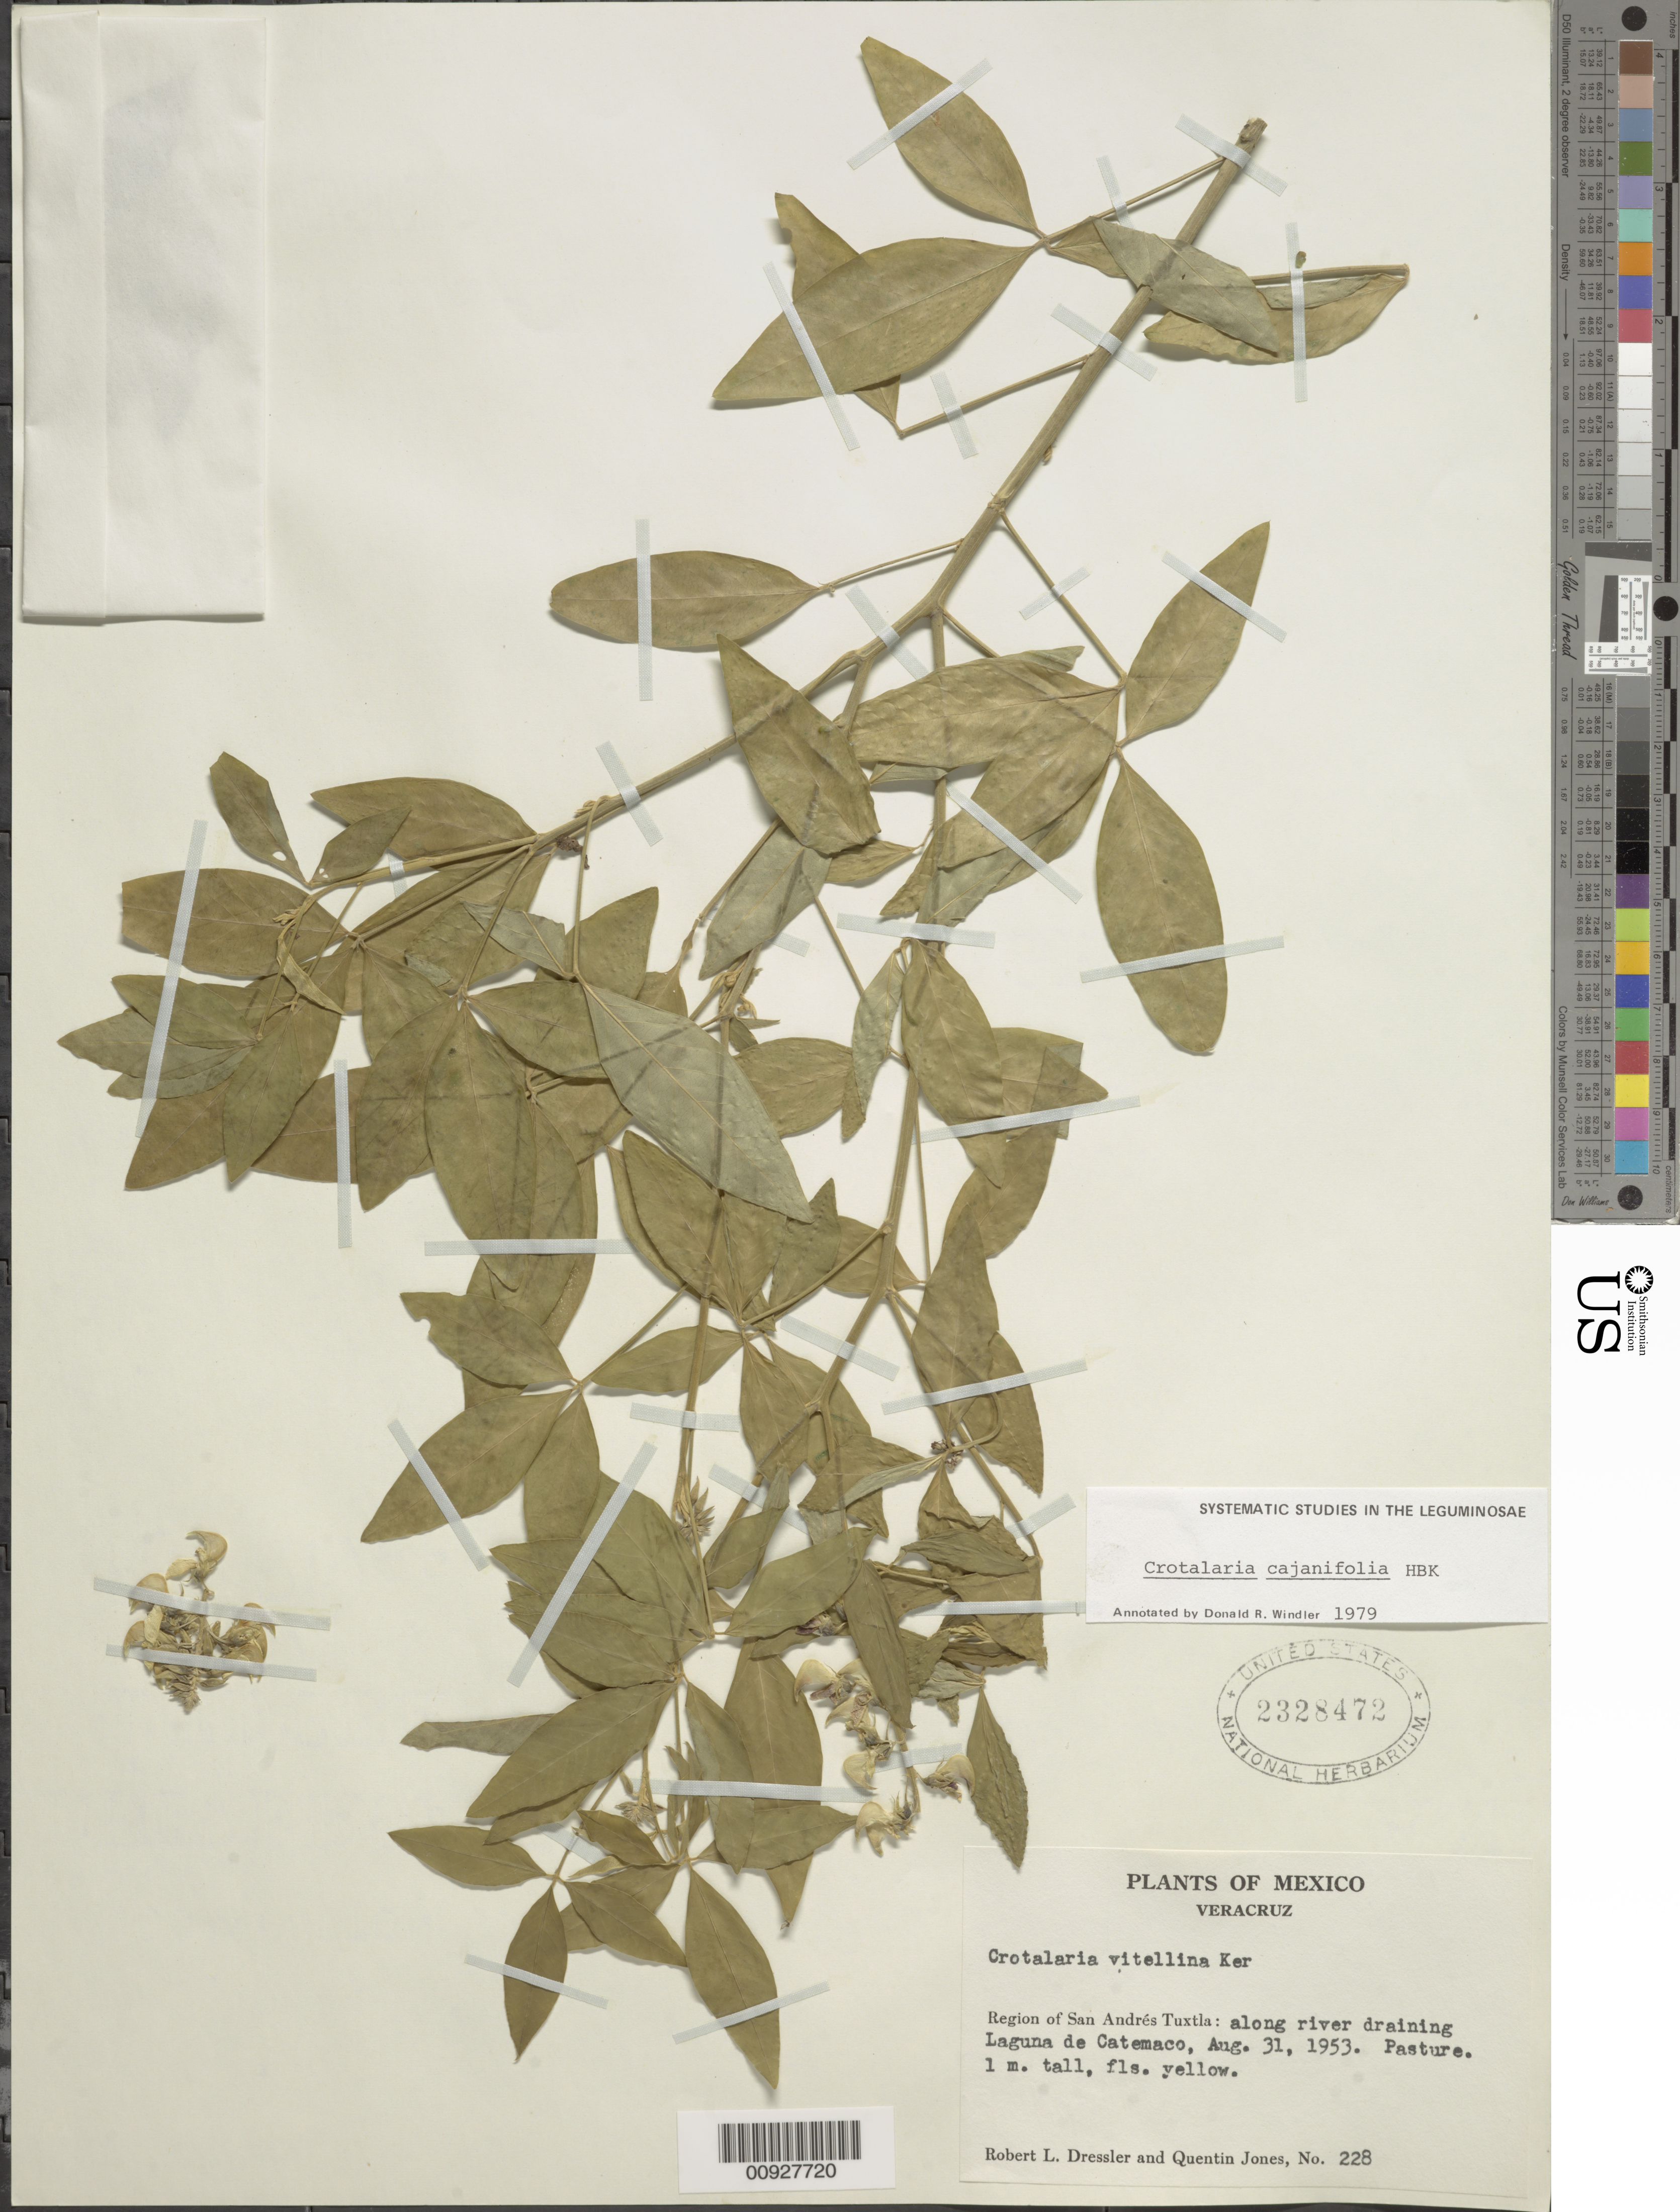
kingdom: Plantae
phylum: Tracheophyta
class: Magnoliopsida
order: Fabales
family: Fabaceae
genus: Crotalaria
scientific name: Crotalaria cajanifolia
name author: Kunth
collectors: R. Dressler & Q. Jones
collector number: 228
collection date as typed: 31 Aug 1953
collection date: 1953-08-31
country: Mexico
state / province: Veracruz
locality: Veracruz: region of San Andrés Tuxtla: along river draining Laguna de Catemaco.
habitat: Pasture.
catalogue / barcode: US 2328472